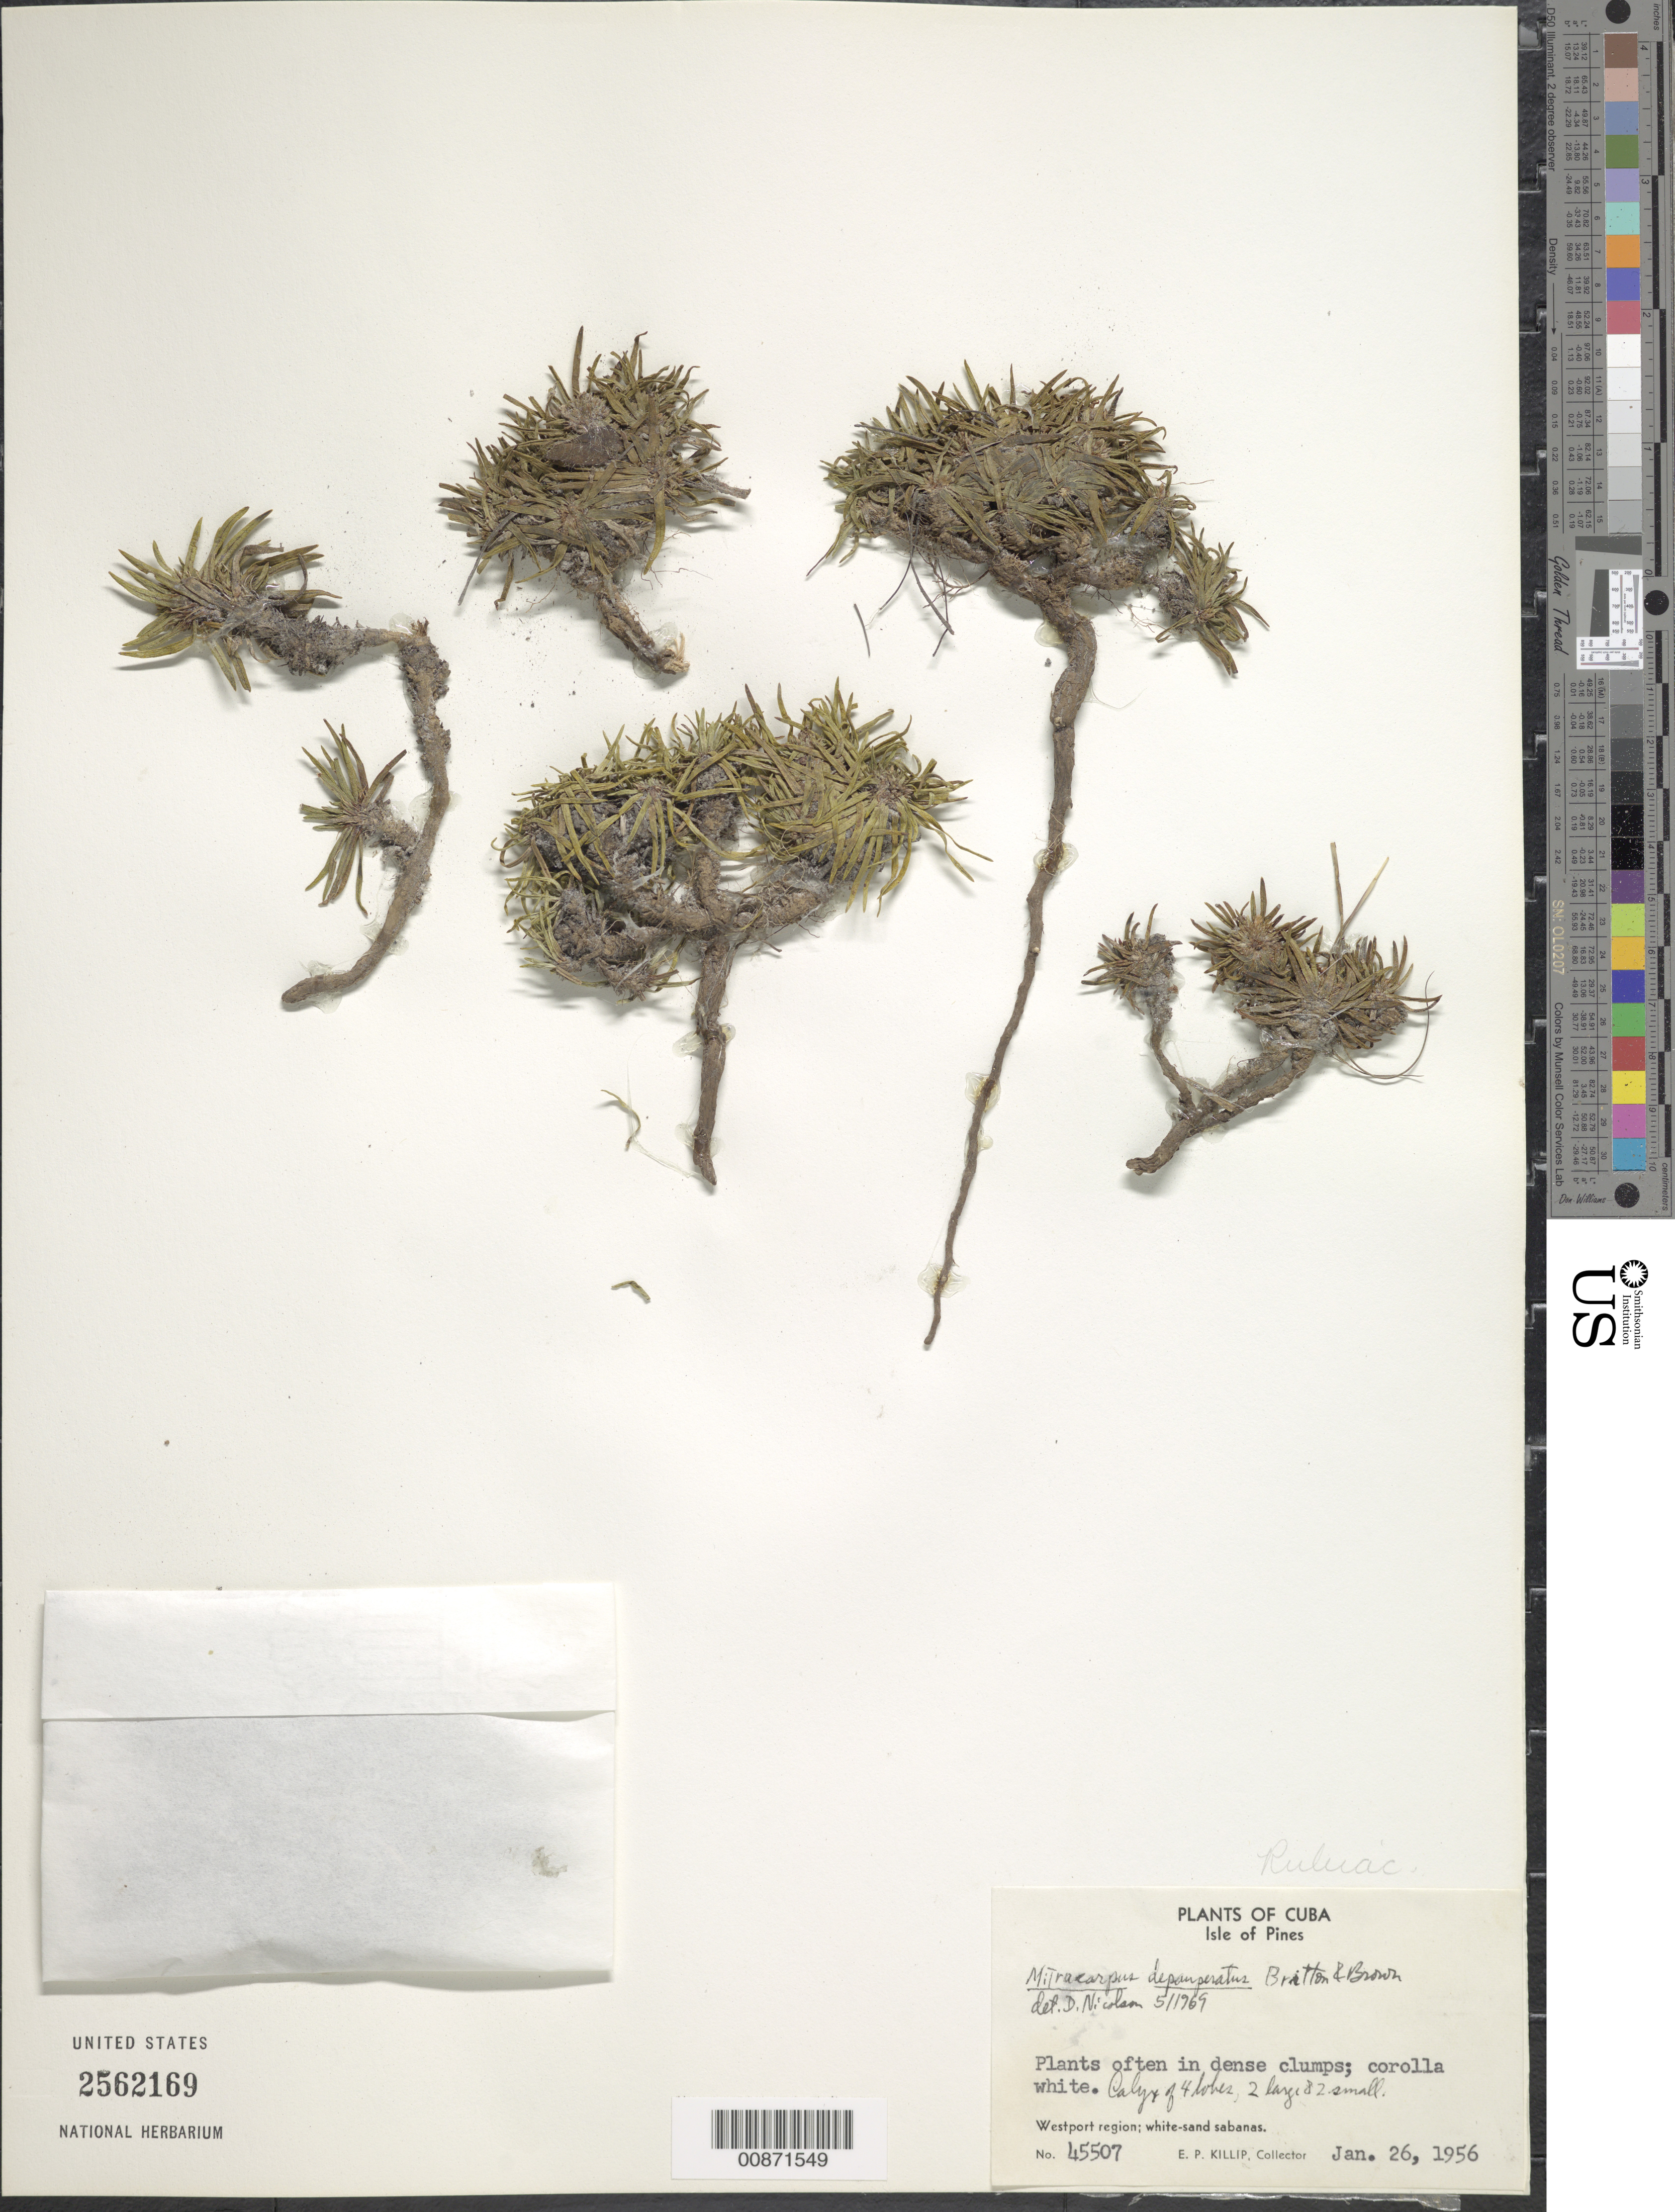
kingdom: Plantae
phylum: Tracheophyta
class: Magnoliopsida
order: Gentianales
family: Rubiaceae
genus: Mitracarpus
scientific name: Mitracarpus depauperatus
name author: Britton & P. Wilson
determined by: Nicolson, Dan H.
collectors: E. P. Killip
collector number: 45507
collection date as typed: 26 Jan 1956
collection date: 1956-01-26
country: Cuba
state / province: Isla de La Juventud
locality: Westport region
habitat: White-sand sabanas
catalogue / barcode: US 2562169